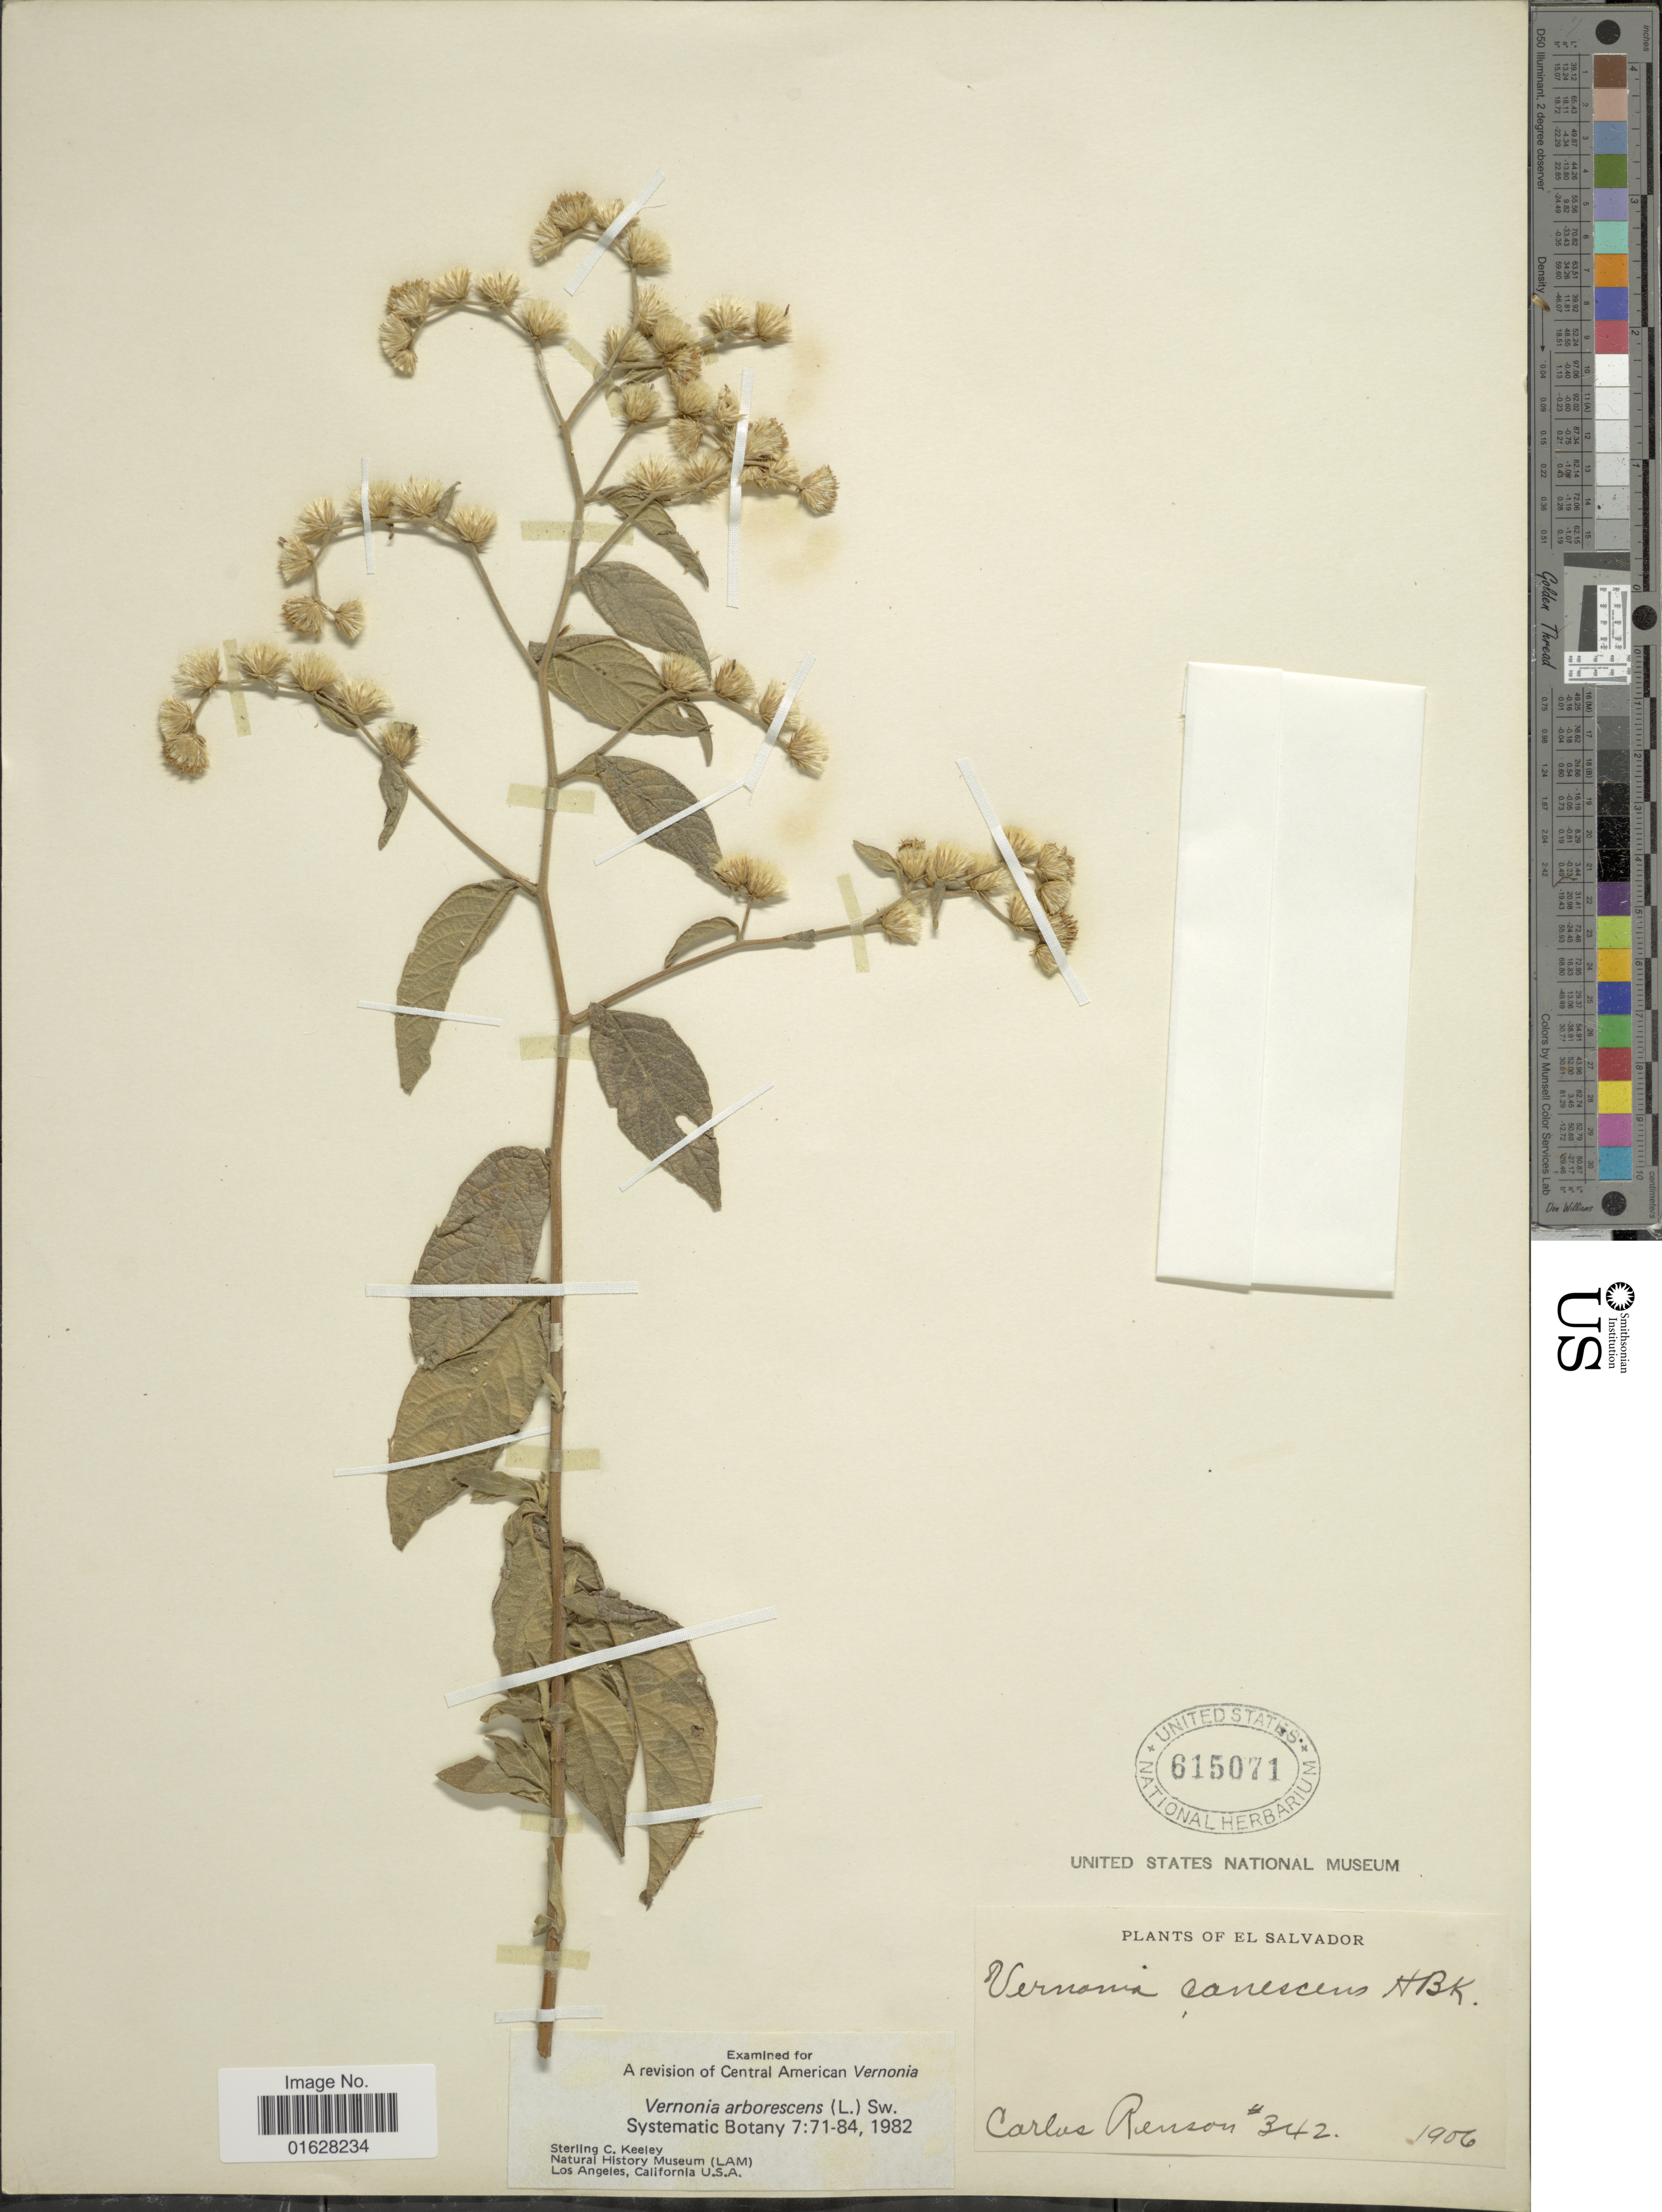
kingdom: Plantae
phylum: Tracheophyta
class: Magnoliopsida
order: Asterales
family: Asteraceae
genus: Lepidaploa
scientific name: Lepidaploa canescens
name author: (Kunth) H. Rob.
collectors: C. Renson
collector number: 342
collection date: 1906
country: El Salvador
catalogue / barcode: US 615071